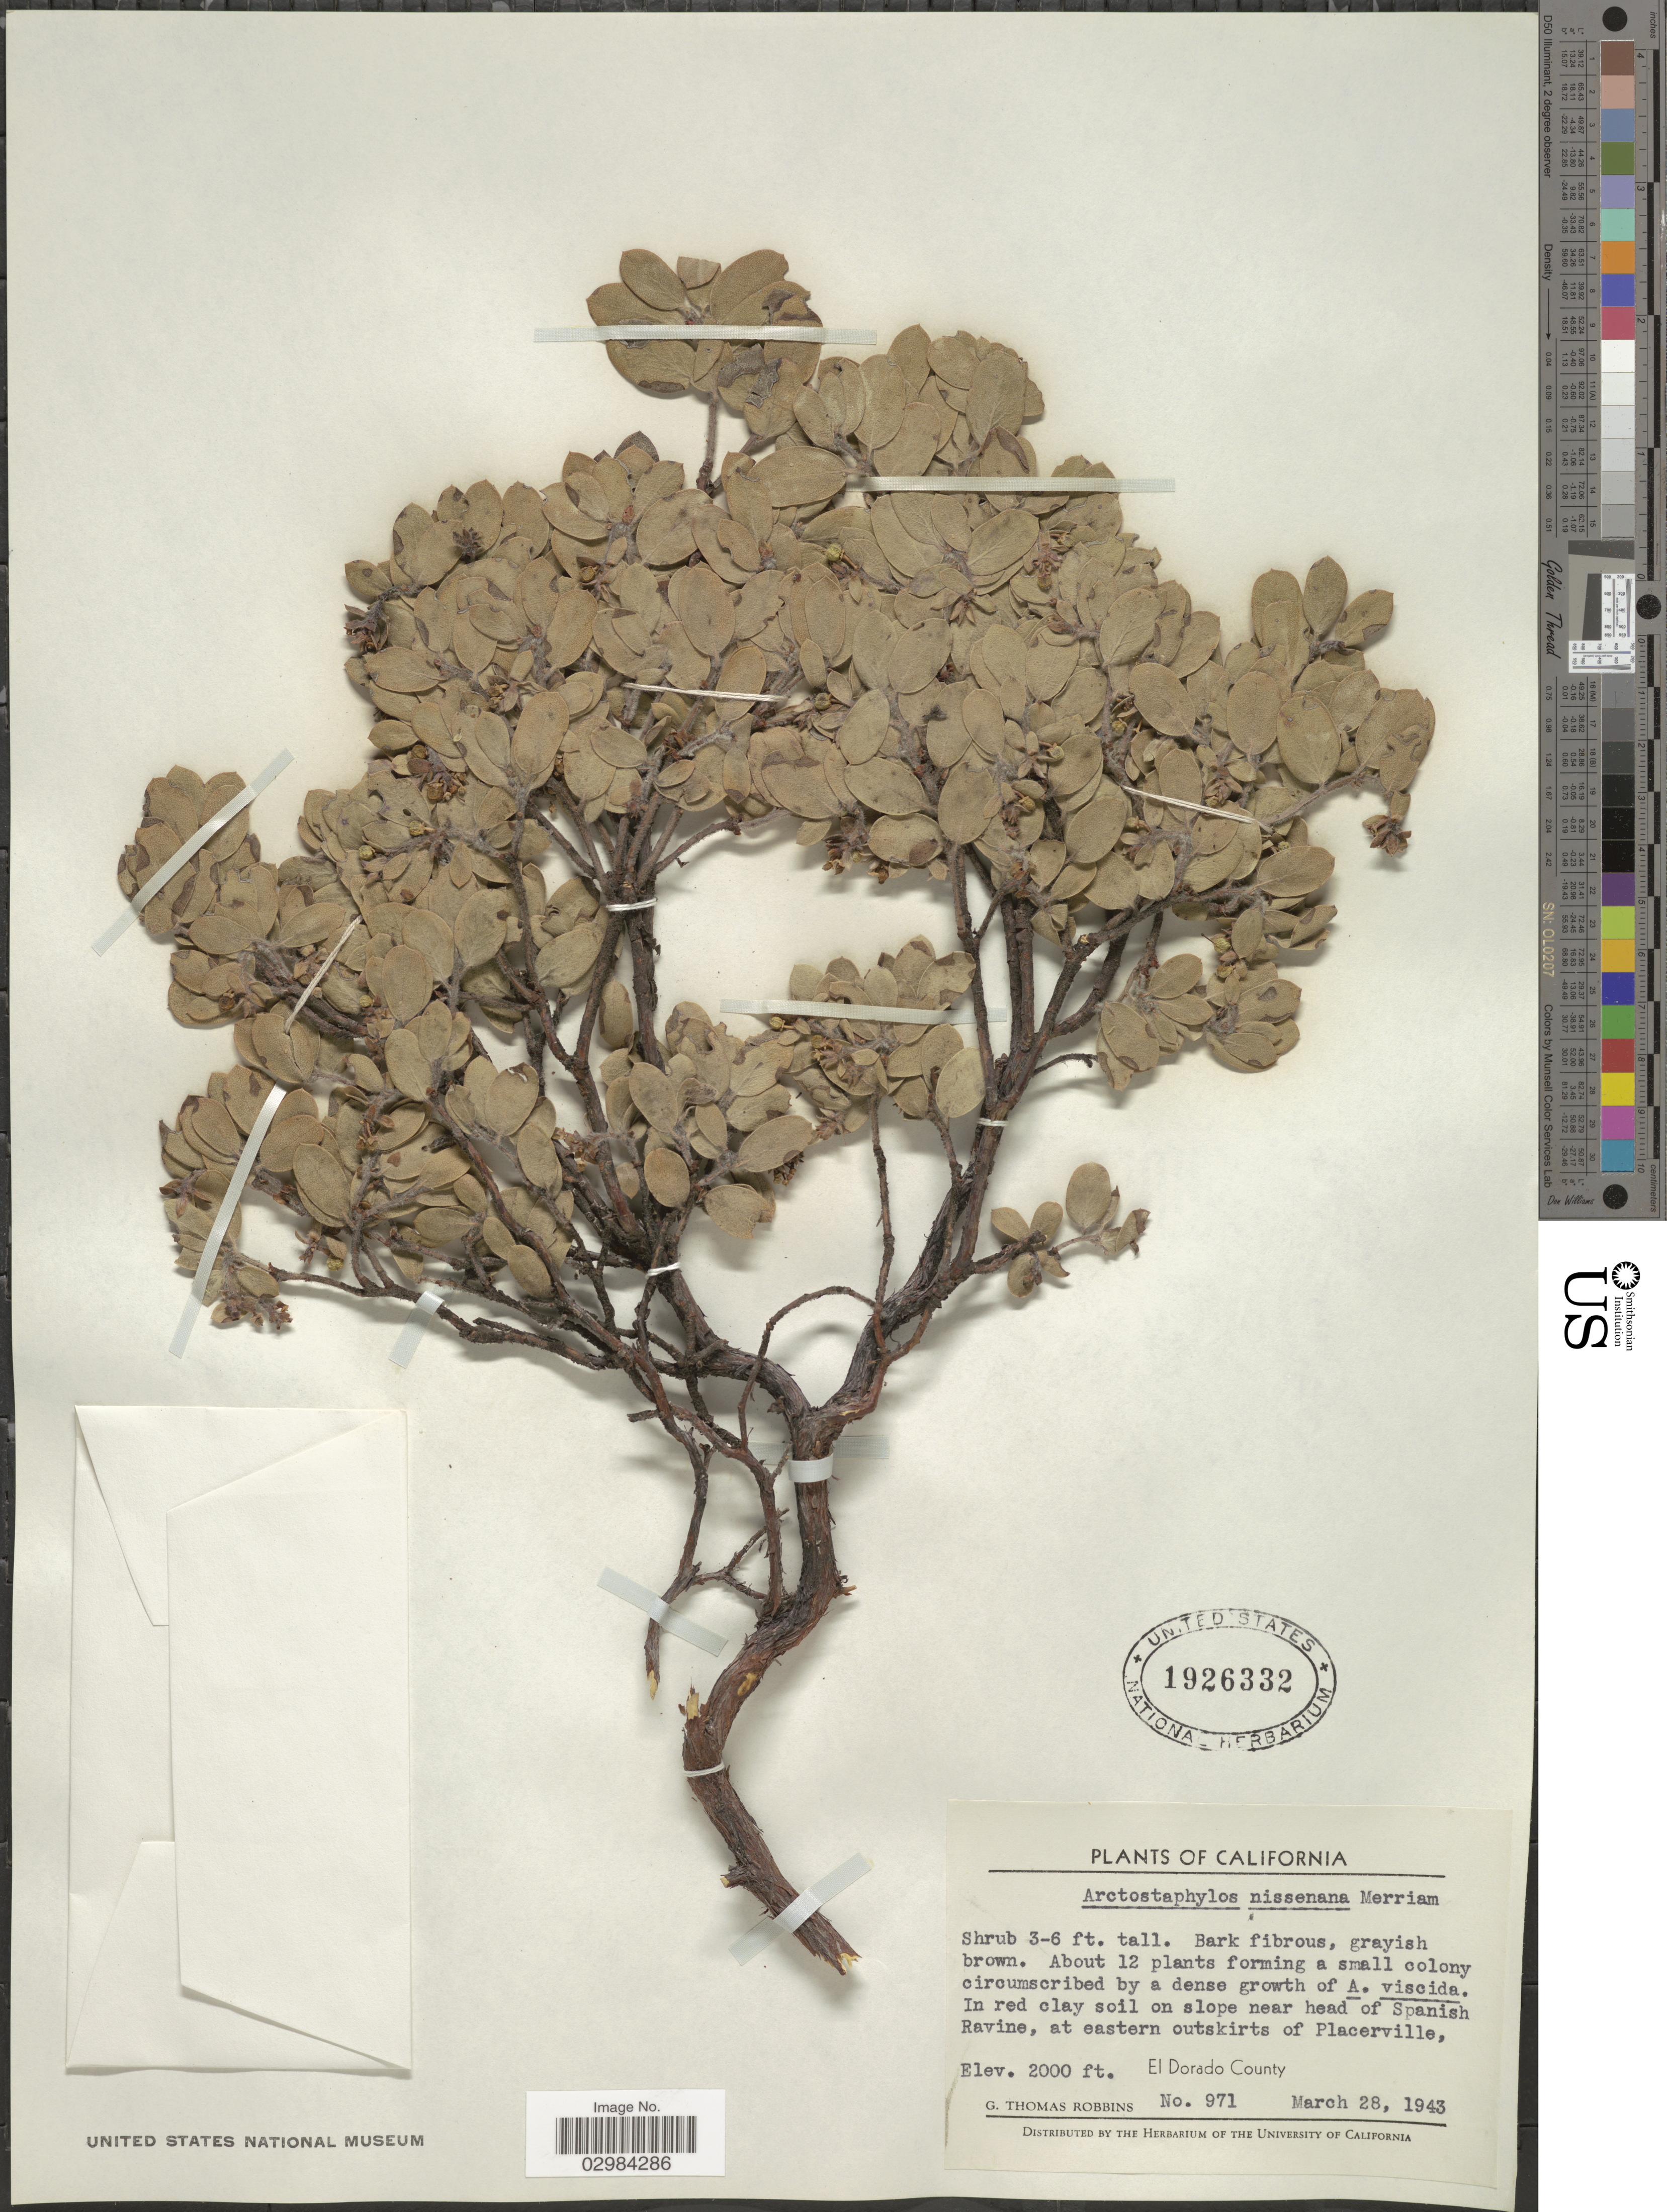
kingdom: Plantae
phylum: Tracheophyta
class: Magnoliopsida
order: Ericales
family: Ericaceae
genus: Arctostaphylos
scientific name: Arctostaphylos nissenana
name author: Merriam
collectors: G. T. Robbins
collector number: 971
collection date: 1943-03-28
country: United States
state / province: California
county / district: El Dorado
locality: In red clay soil on slope near head of Spanish Ravine, at eastern outskirts of Placerville, El Dorado County.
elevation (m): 610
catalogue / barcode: US 1926332